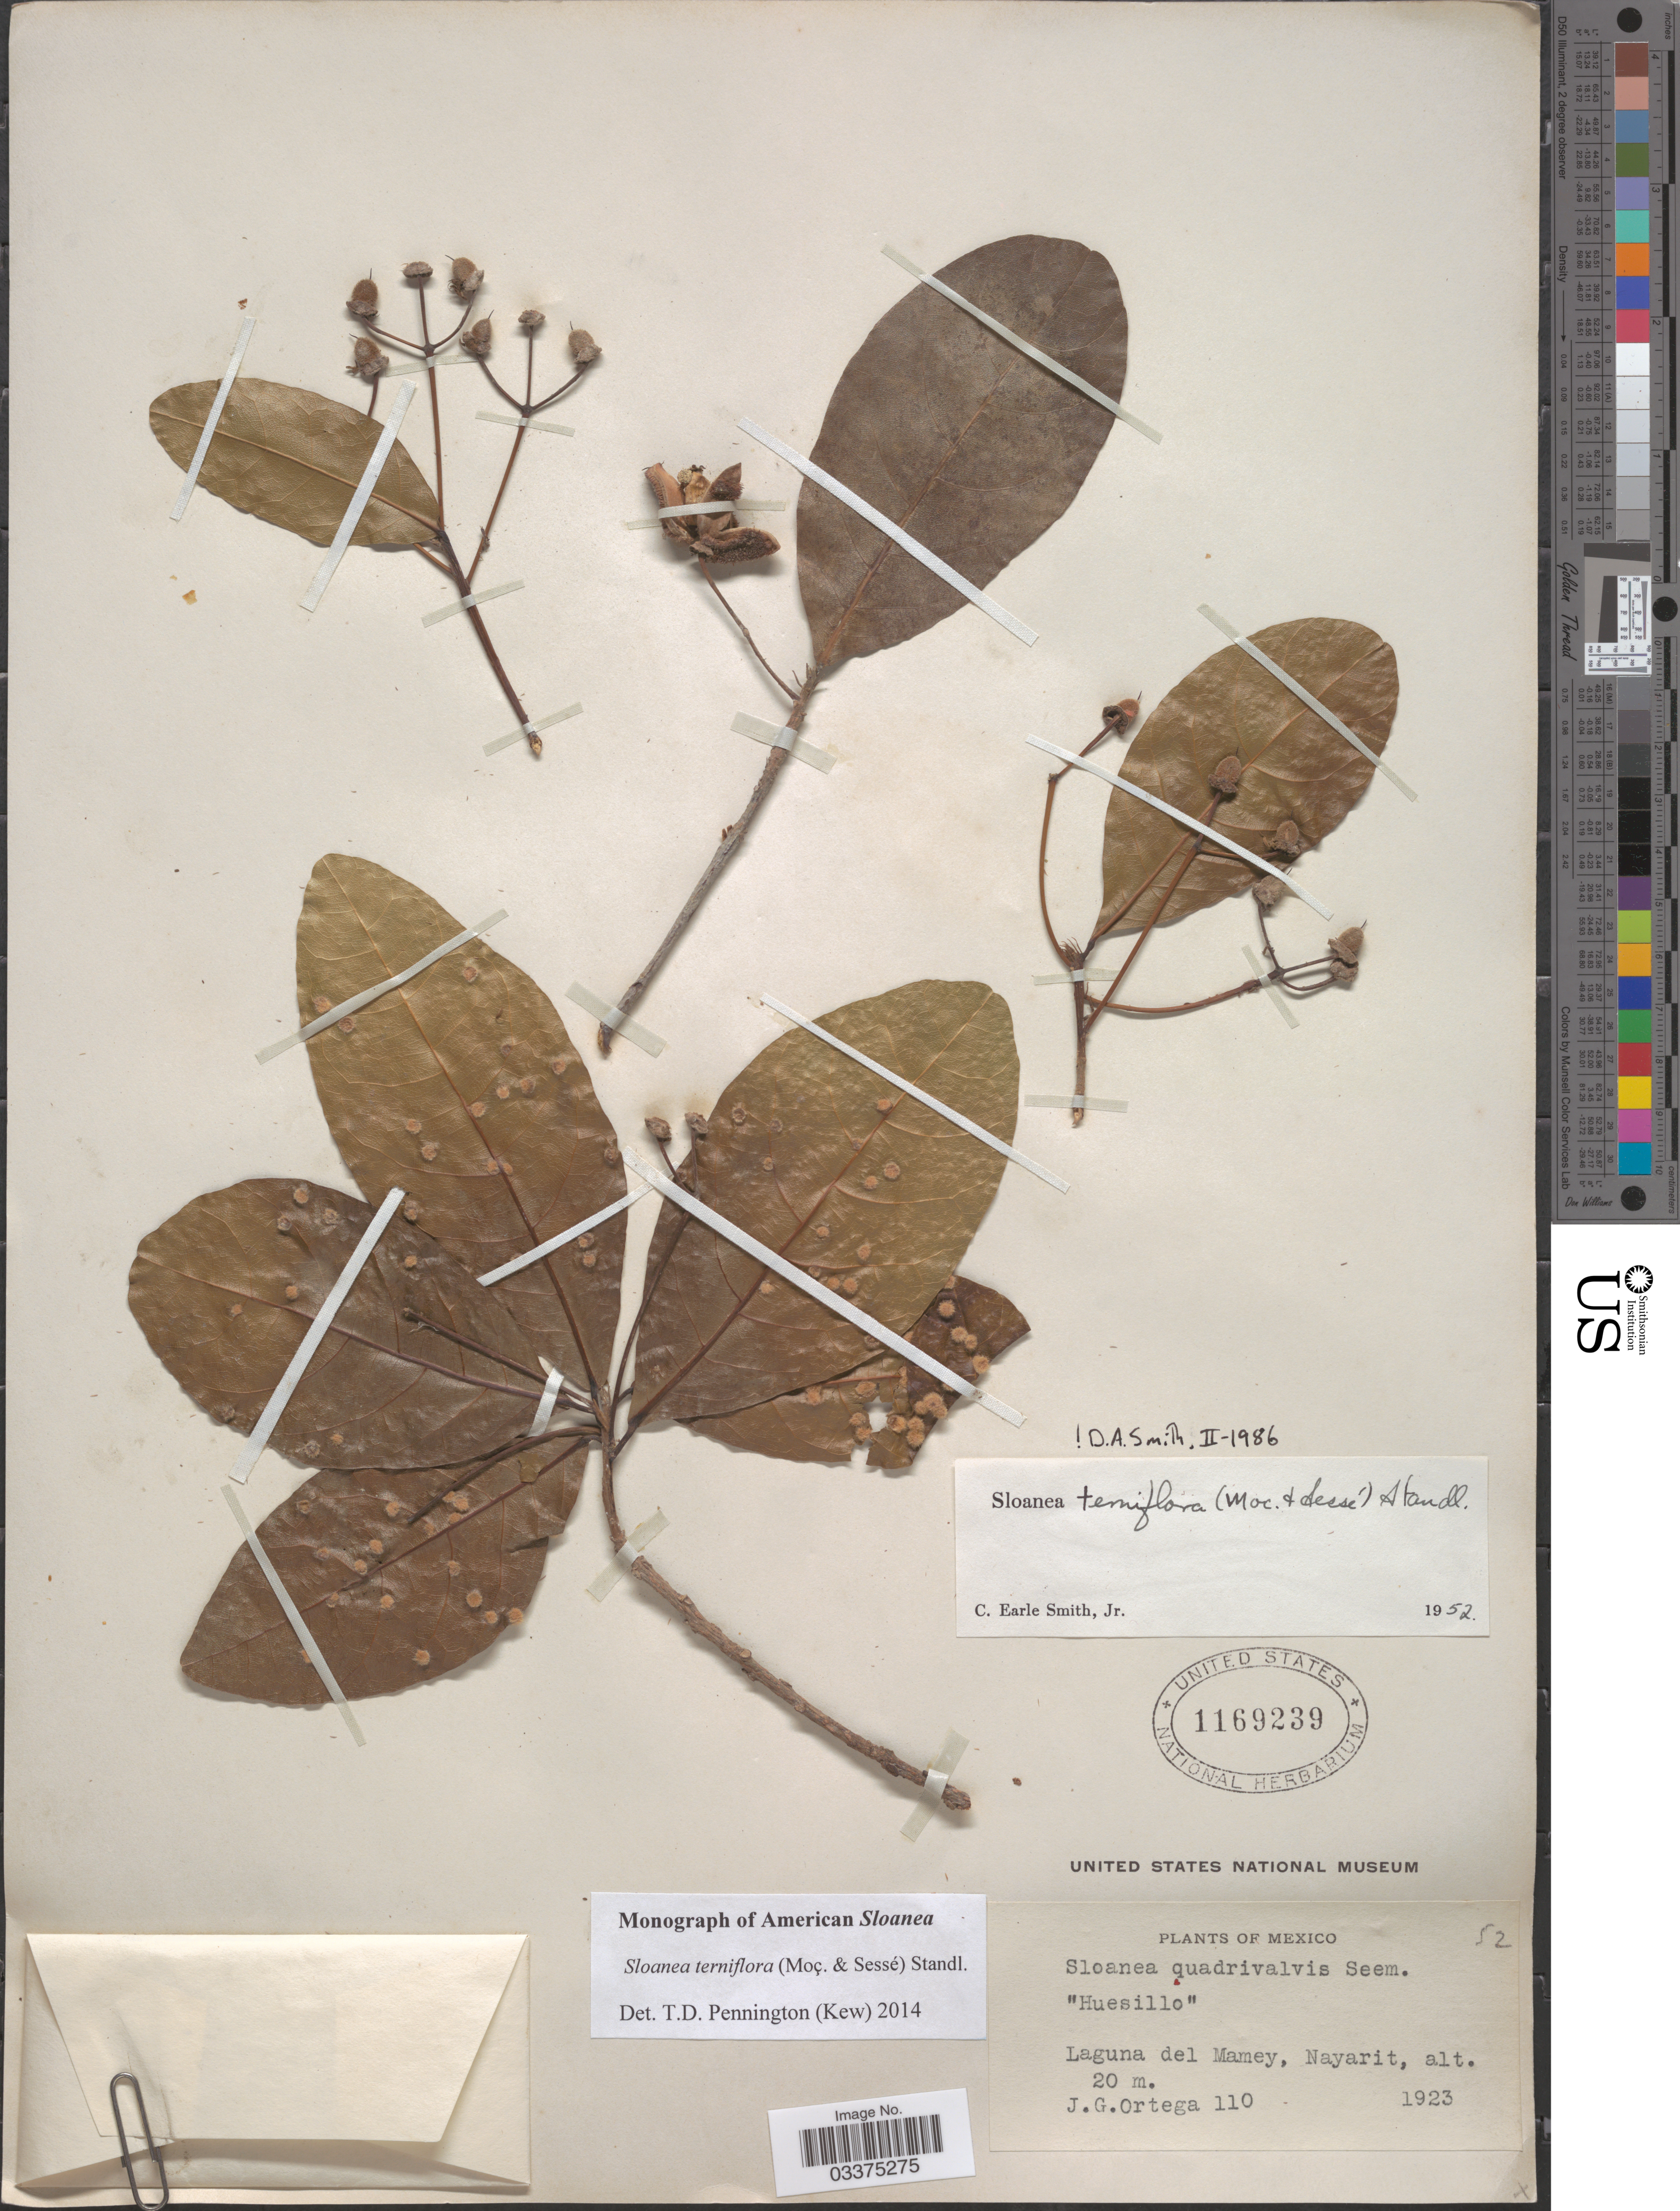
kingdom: Plantae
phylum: Tracheophyta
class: Magnoliopsida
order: Oxalidales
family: Elaeocarpaceae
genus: Sloanea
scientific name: Sloanea terniflora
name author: (Moc. & Sessé ex DC.) Standl.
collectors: J. Ortega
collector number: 110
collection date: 1923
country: Mexico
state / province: Nayarit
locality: Laguna del Mamey.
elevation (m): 20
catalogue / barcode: US 1169239